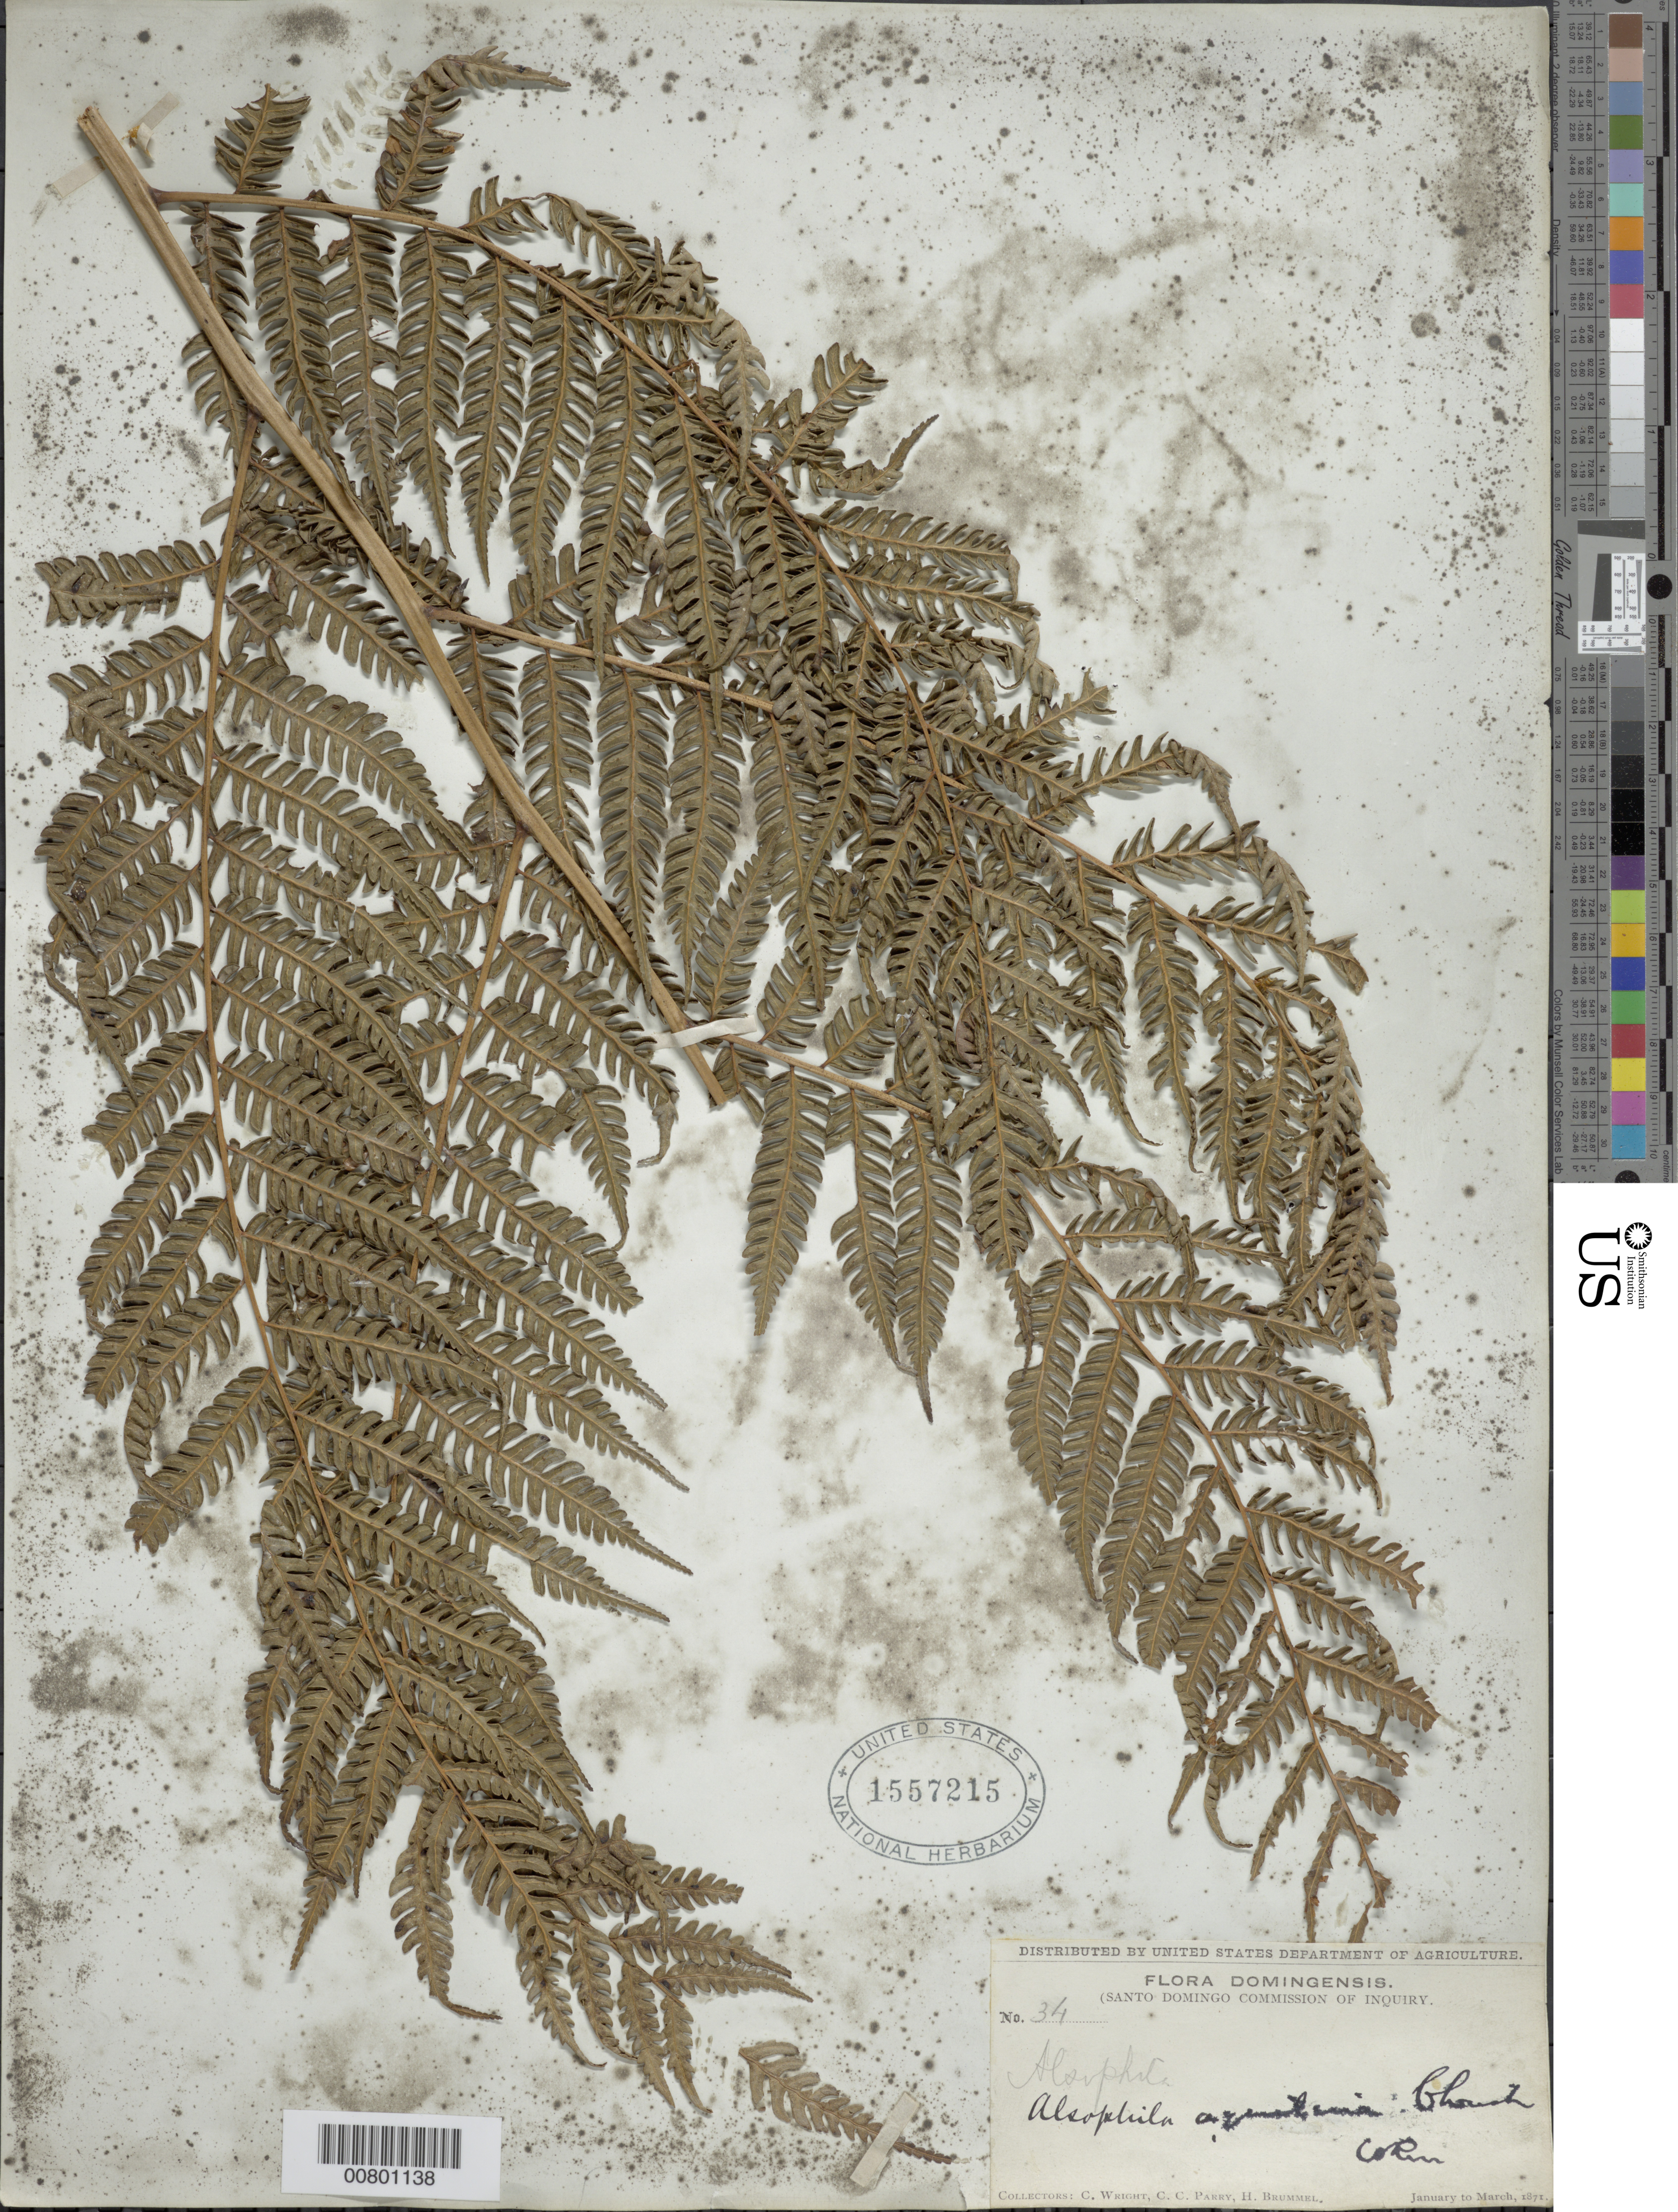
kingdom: Plantae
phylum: Tracheophyta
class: Polypodiopsida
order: Cyatheales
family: Cyatheaceae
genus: Cyathea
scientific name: Cyathea parvula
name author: (Jenman) Domin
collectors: C. Wright, C. C. Parry & H. Brummel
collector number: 34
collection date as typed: Jan 1871 to -- Mar 1871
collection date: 1871-01/1871-03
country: Dominican Republic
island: Hispaniola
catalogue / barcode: US 1557215